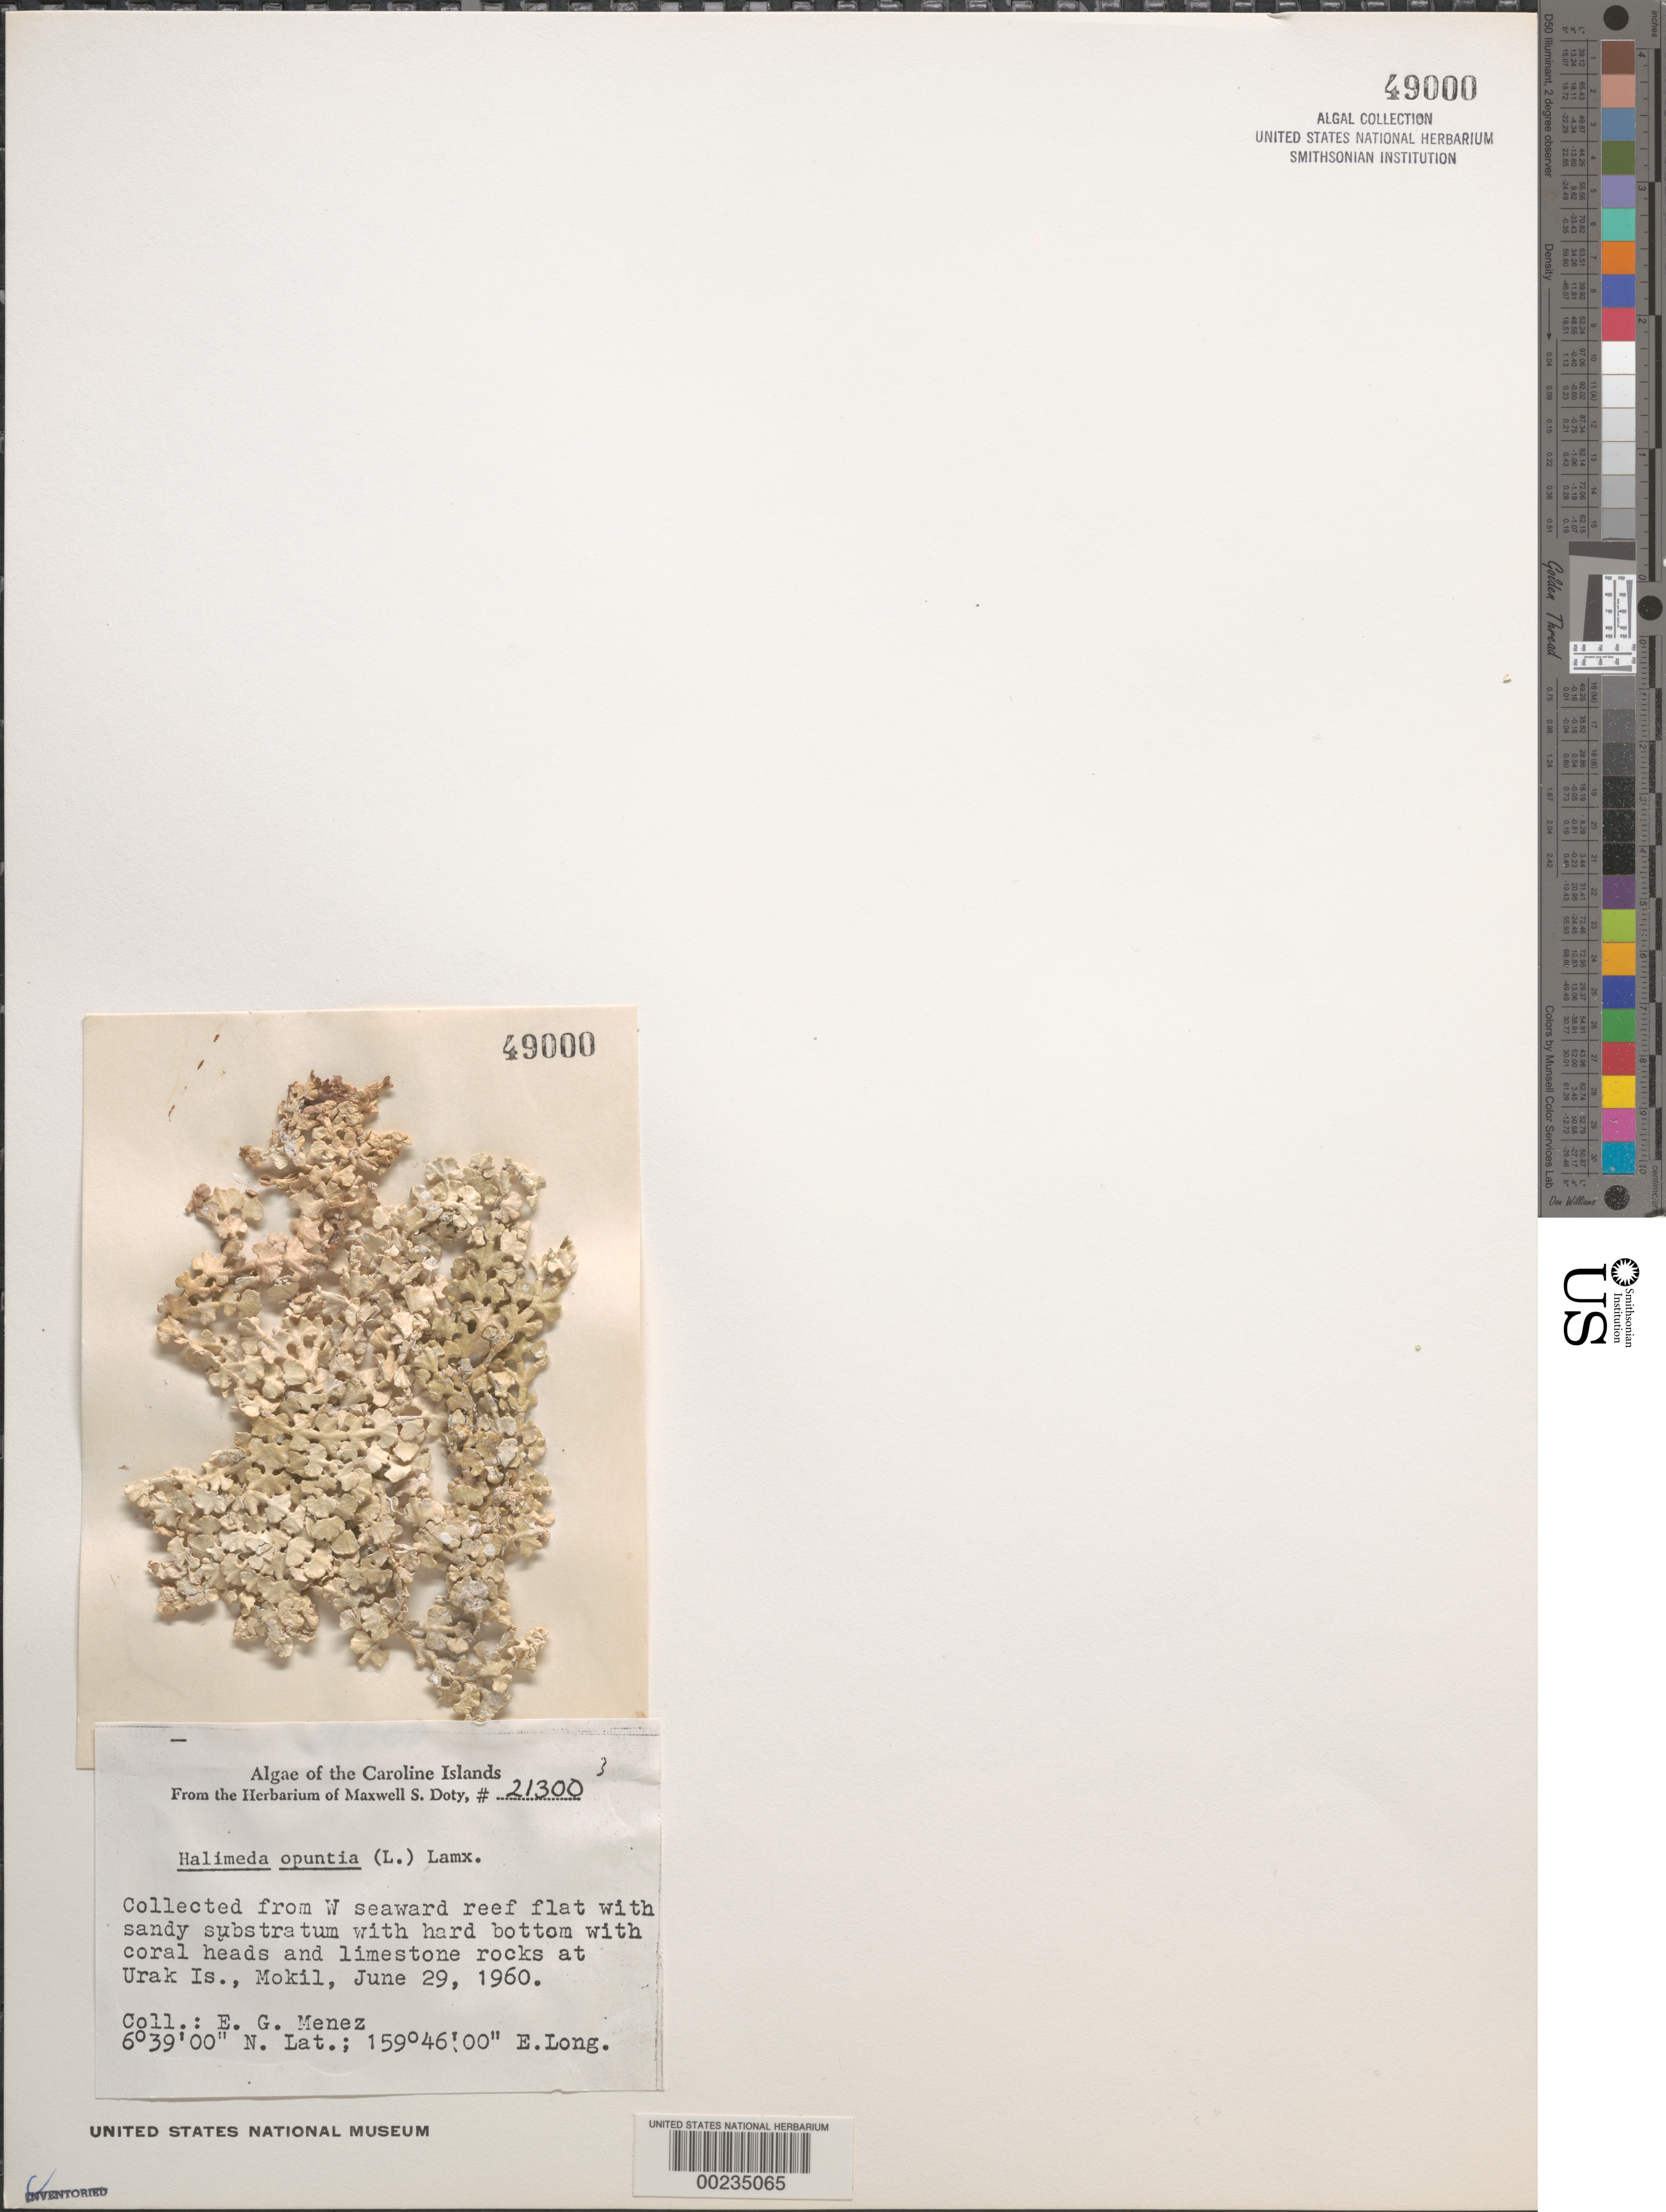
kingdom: Plantae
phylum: Chlorophyta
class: Ulvophyceae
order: Bryopsidales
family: Halimedaceae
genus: Halimeda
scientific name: Halimeda opuntia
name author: (L.) J.V.Lamouroux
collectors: Meñez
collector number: MSD 21300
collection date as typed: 29 Jun 1960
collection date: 1960-06-29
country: Micronesia, Federated States of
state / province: Pohnpei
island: Mwokil (Mokil) Atoll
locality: Urak Islet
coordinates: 6 39' 00" N, 159 46' 00" E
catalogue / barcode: US 49000